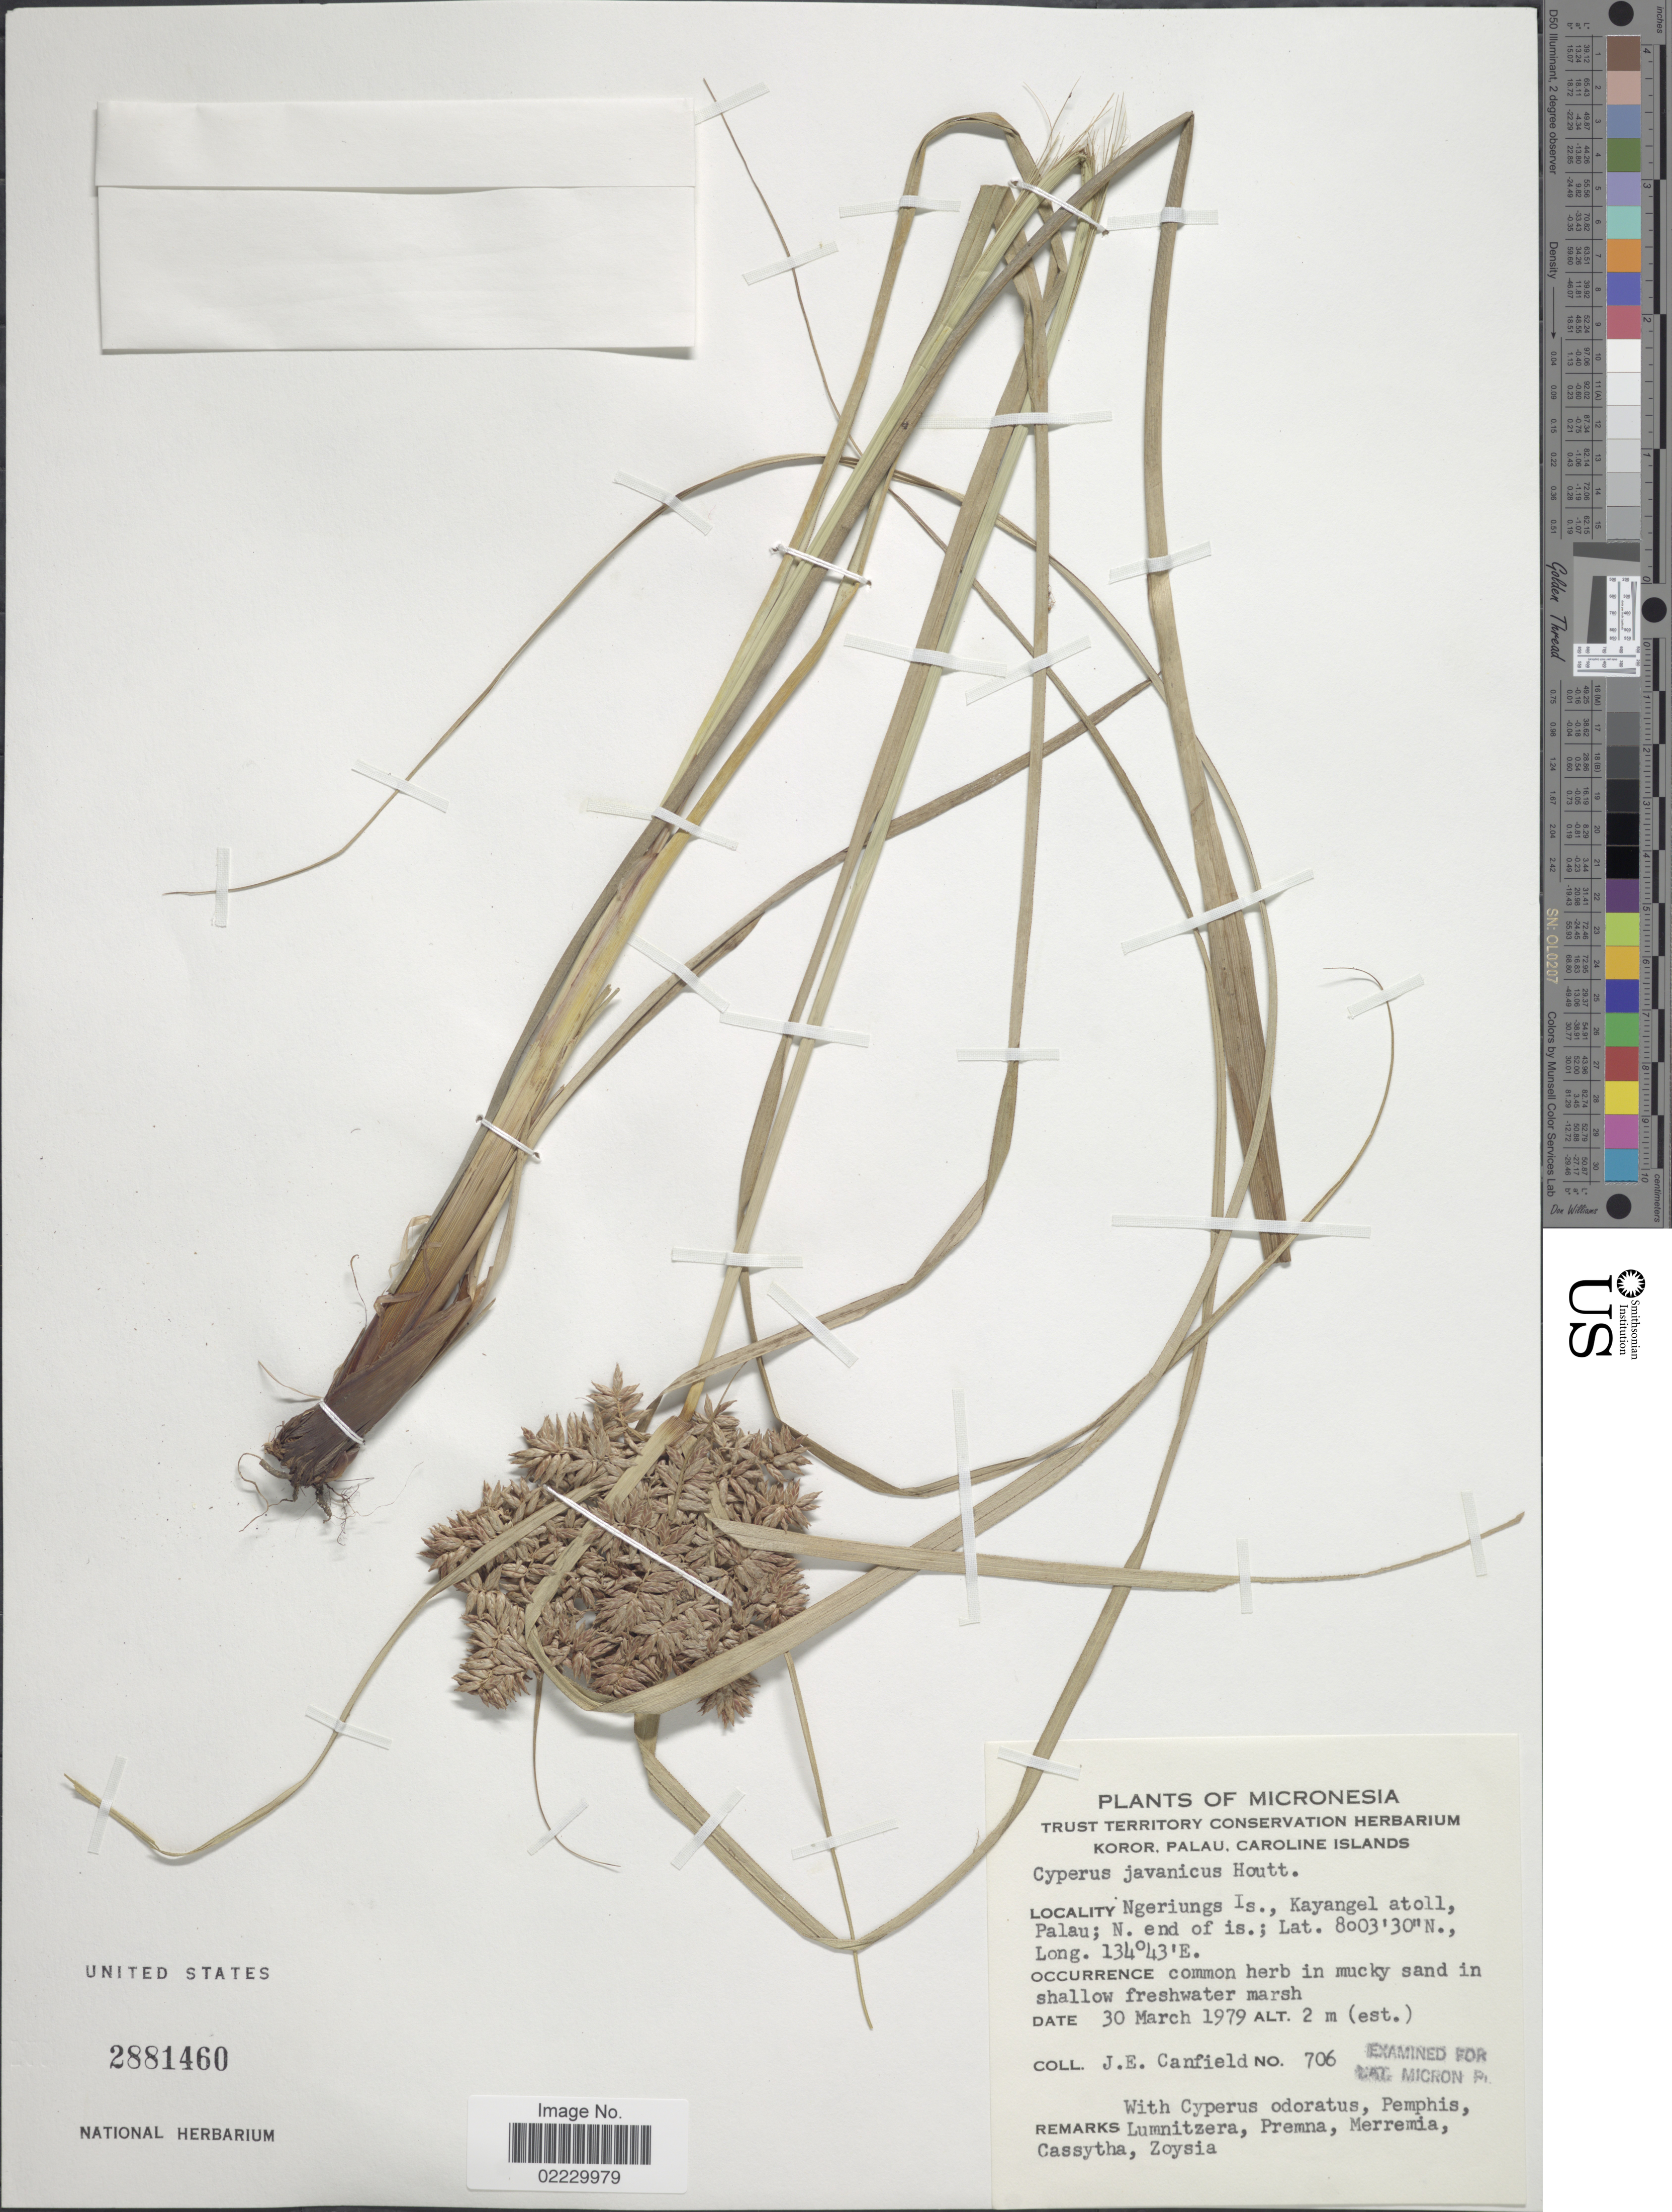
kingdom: Plantae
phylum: Tracheophyta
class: Liliopsida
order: Poales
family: Cyperaceae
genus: Cyperus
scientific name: Cyperus javanicus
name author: Houtt.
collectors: J. E. Canfield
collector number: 706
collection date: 1979-03-30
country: Palau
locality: Ngeriungs Is., Kayangel atoll, palau; N. end of is. Micronesia. Koror, Palau, Caroline Islands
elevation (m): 2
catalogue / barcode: US 2881460